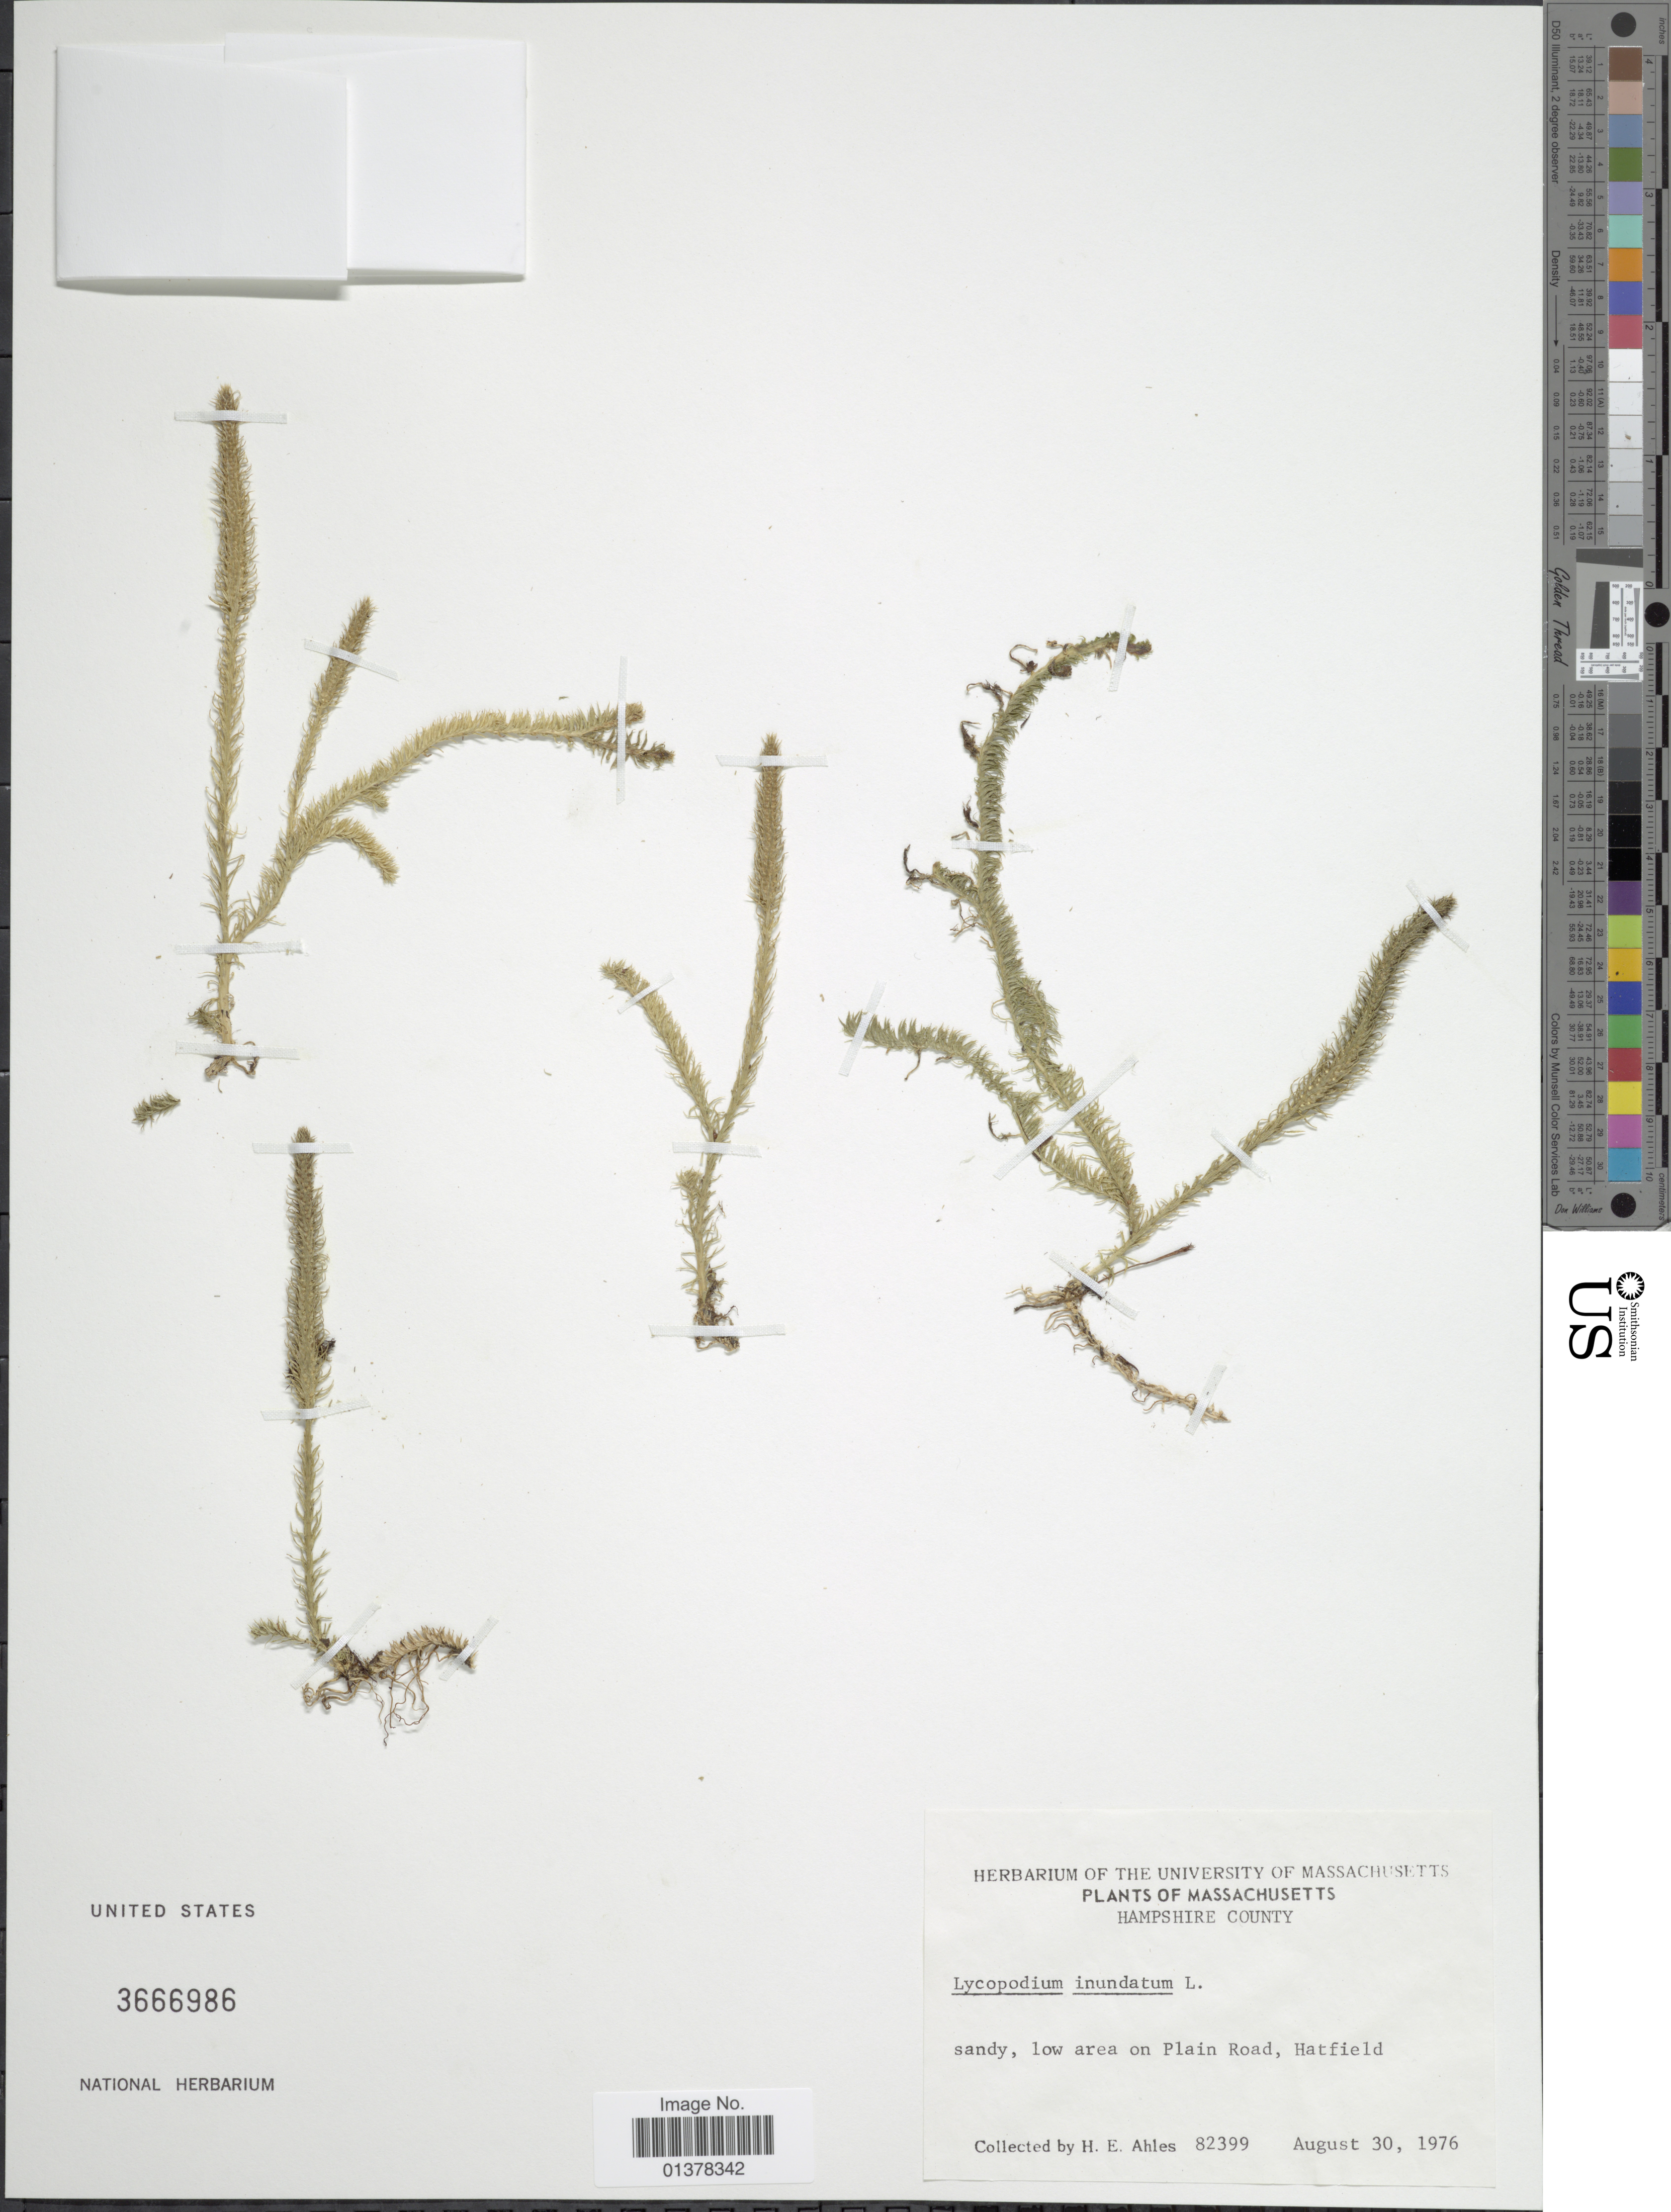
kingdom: Plantae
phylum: Tracheophyta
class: Lycopodiopsida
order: Lycopodiales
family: Lycopodiaceae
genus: Lycopodiella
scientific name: Lycopodiella inundata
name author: (L.) Holub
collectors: H. E. Ahles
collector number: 82399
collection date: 1976-08-30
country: United States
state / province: Massachusetts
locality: Hampshire County, sandy, low area on Plain Road, Hatfield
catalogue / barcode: US 3666986